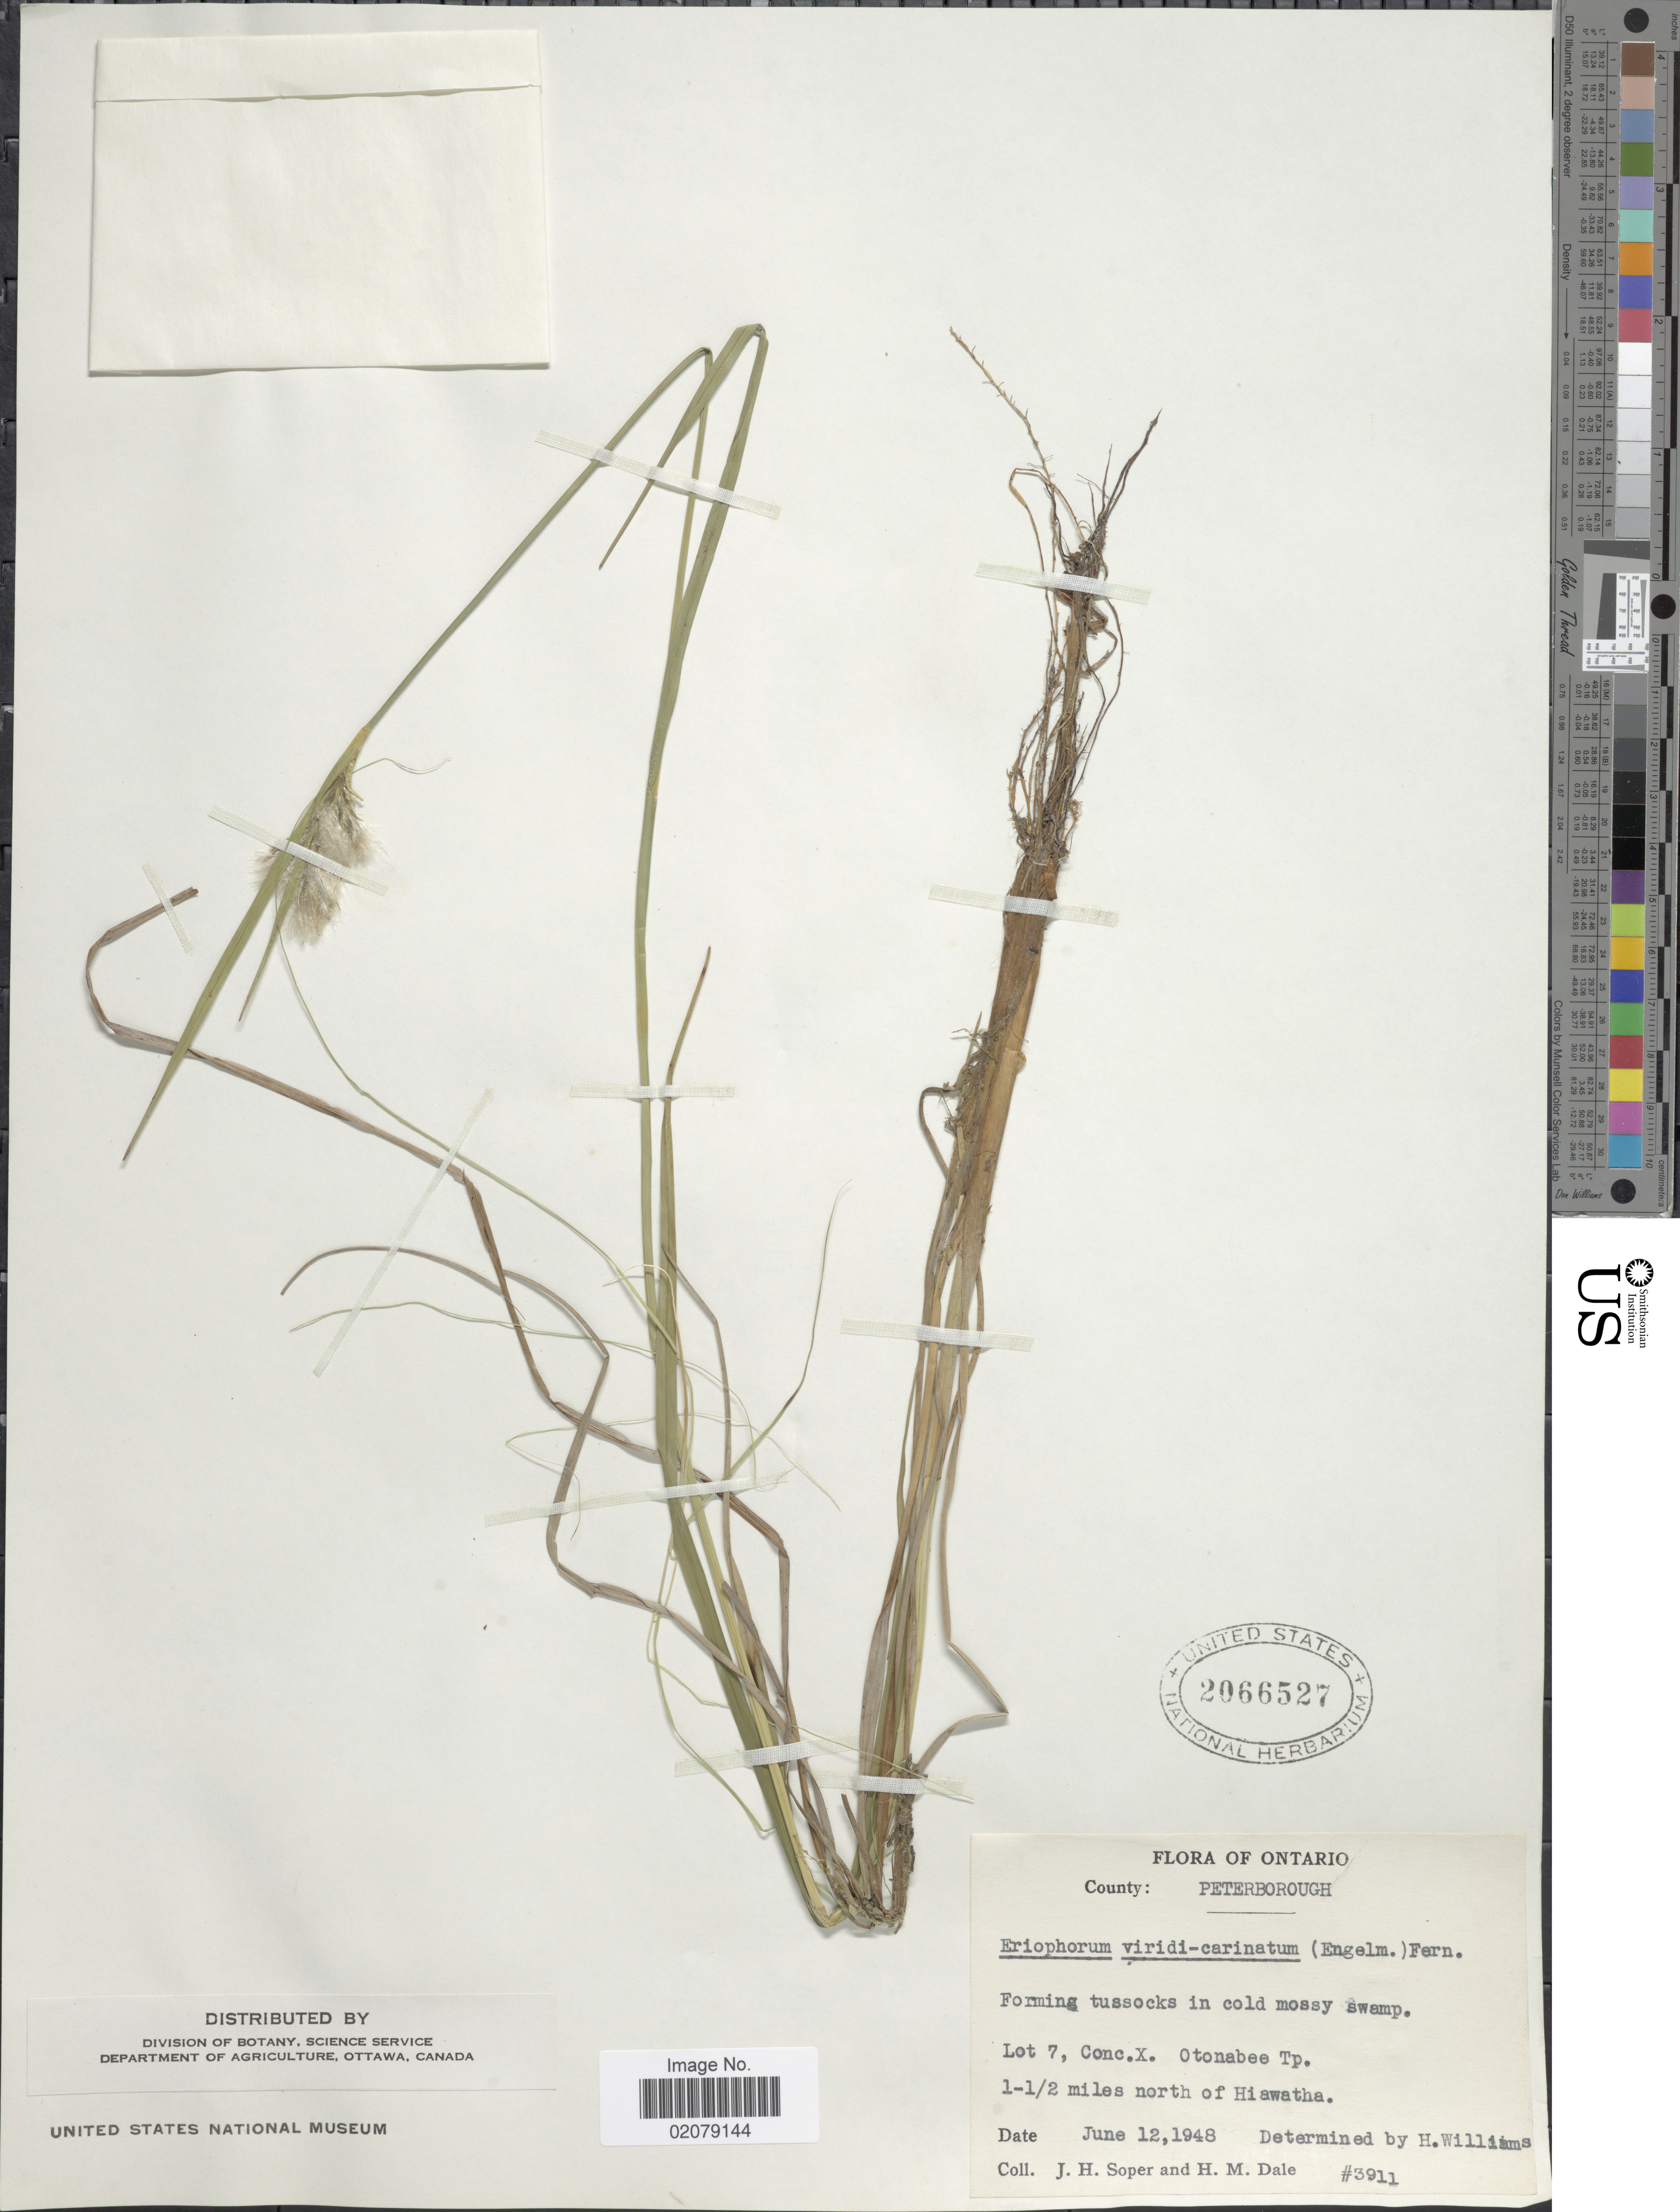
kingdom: Plantae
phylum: Tracheophyta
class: Liliopsida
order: Poales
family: Cyperaceae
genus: Eriophorum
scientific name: Eriophorum viridicarinatum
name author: (Englem.) Fernald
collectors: J. H. Soper & H. M. Dale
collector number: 3911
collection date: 1948-06-12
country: Canada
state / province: Ontario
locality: County: Peterborough, Lot 7, Conc. X., Otonabee Tp., 1-½ miles north of Hiawatha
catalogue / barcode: US 2066527